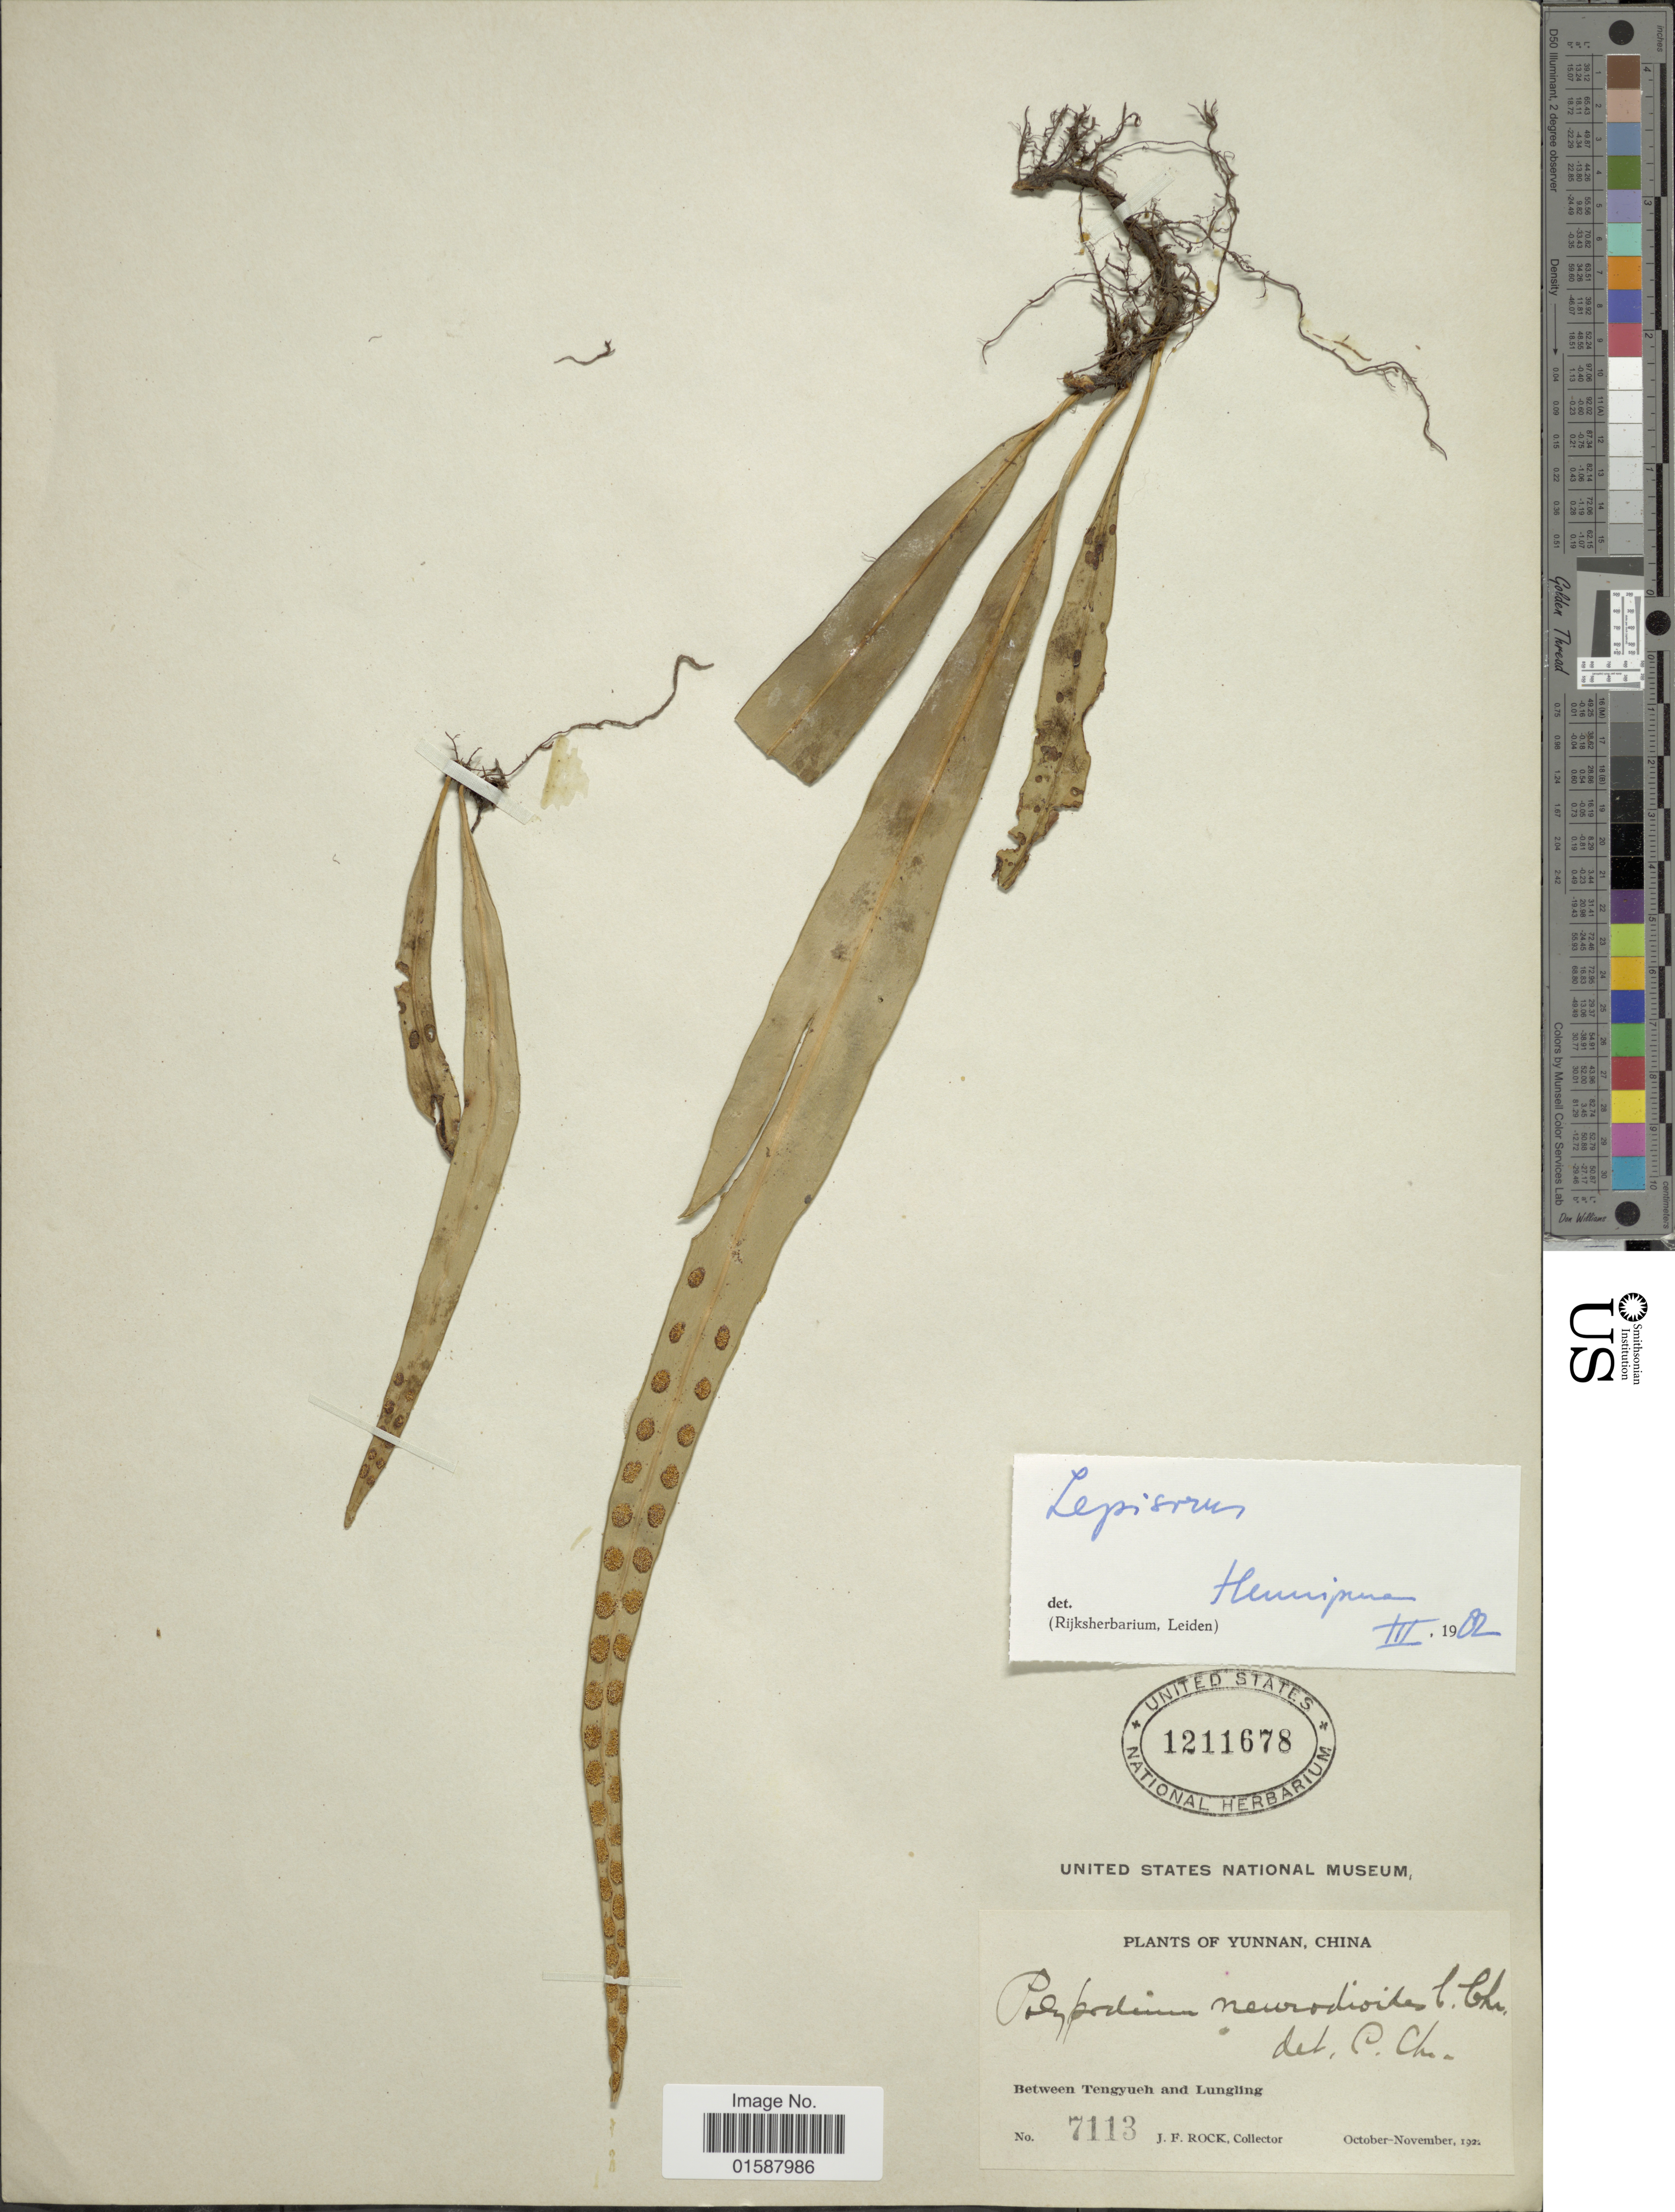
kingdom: Plantae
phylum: Tracheophyta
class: Polypodiopsida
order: Polypodiales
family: Polypodiaceae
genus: Lepisorus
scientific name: Lepisorus sordidus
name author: (C. Chr.) Ching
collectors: J. Rock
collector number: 7113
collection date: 1922-10/1922-11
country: China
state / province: Yunnan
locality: Between Tengyueh and Lungling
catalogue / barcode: US 1211678